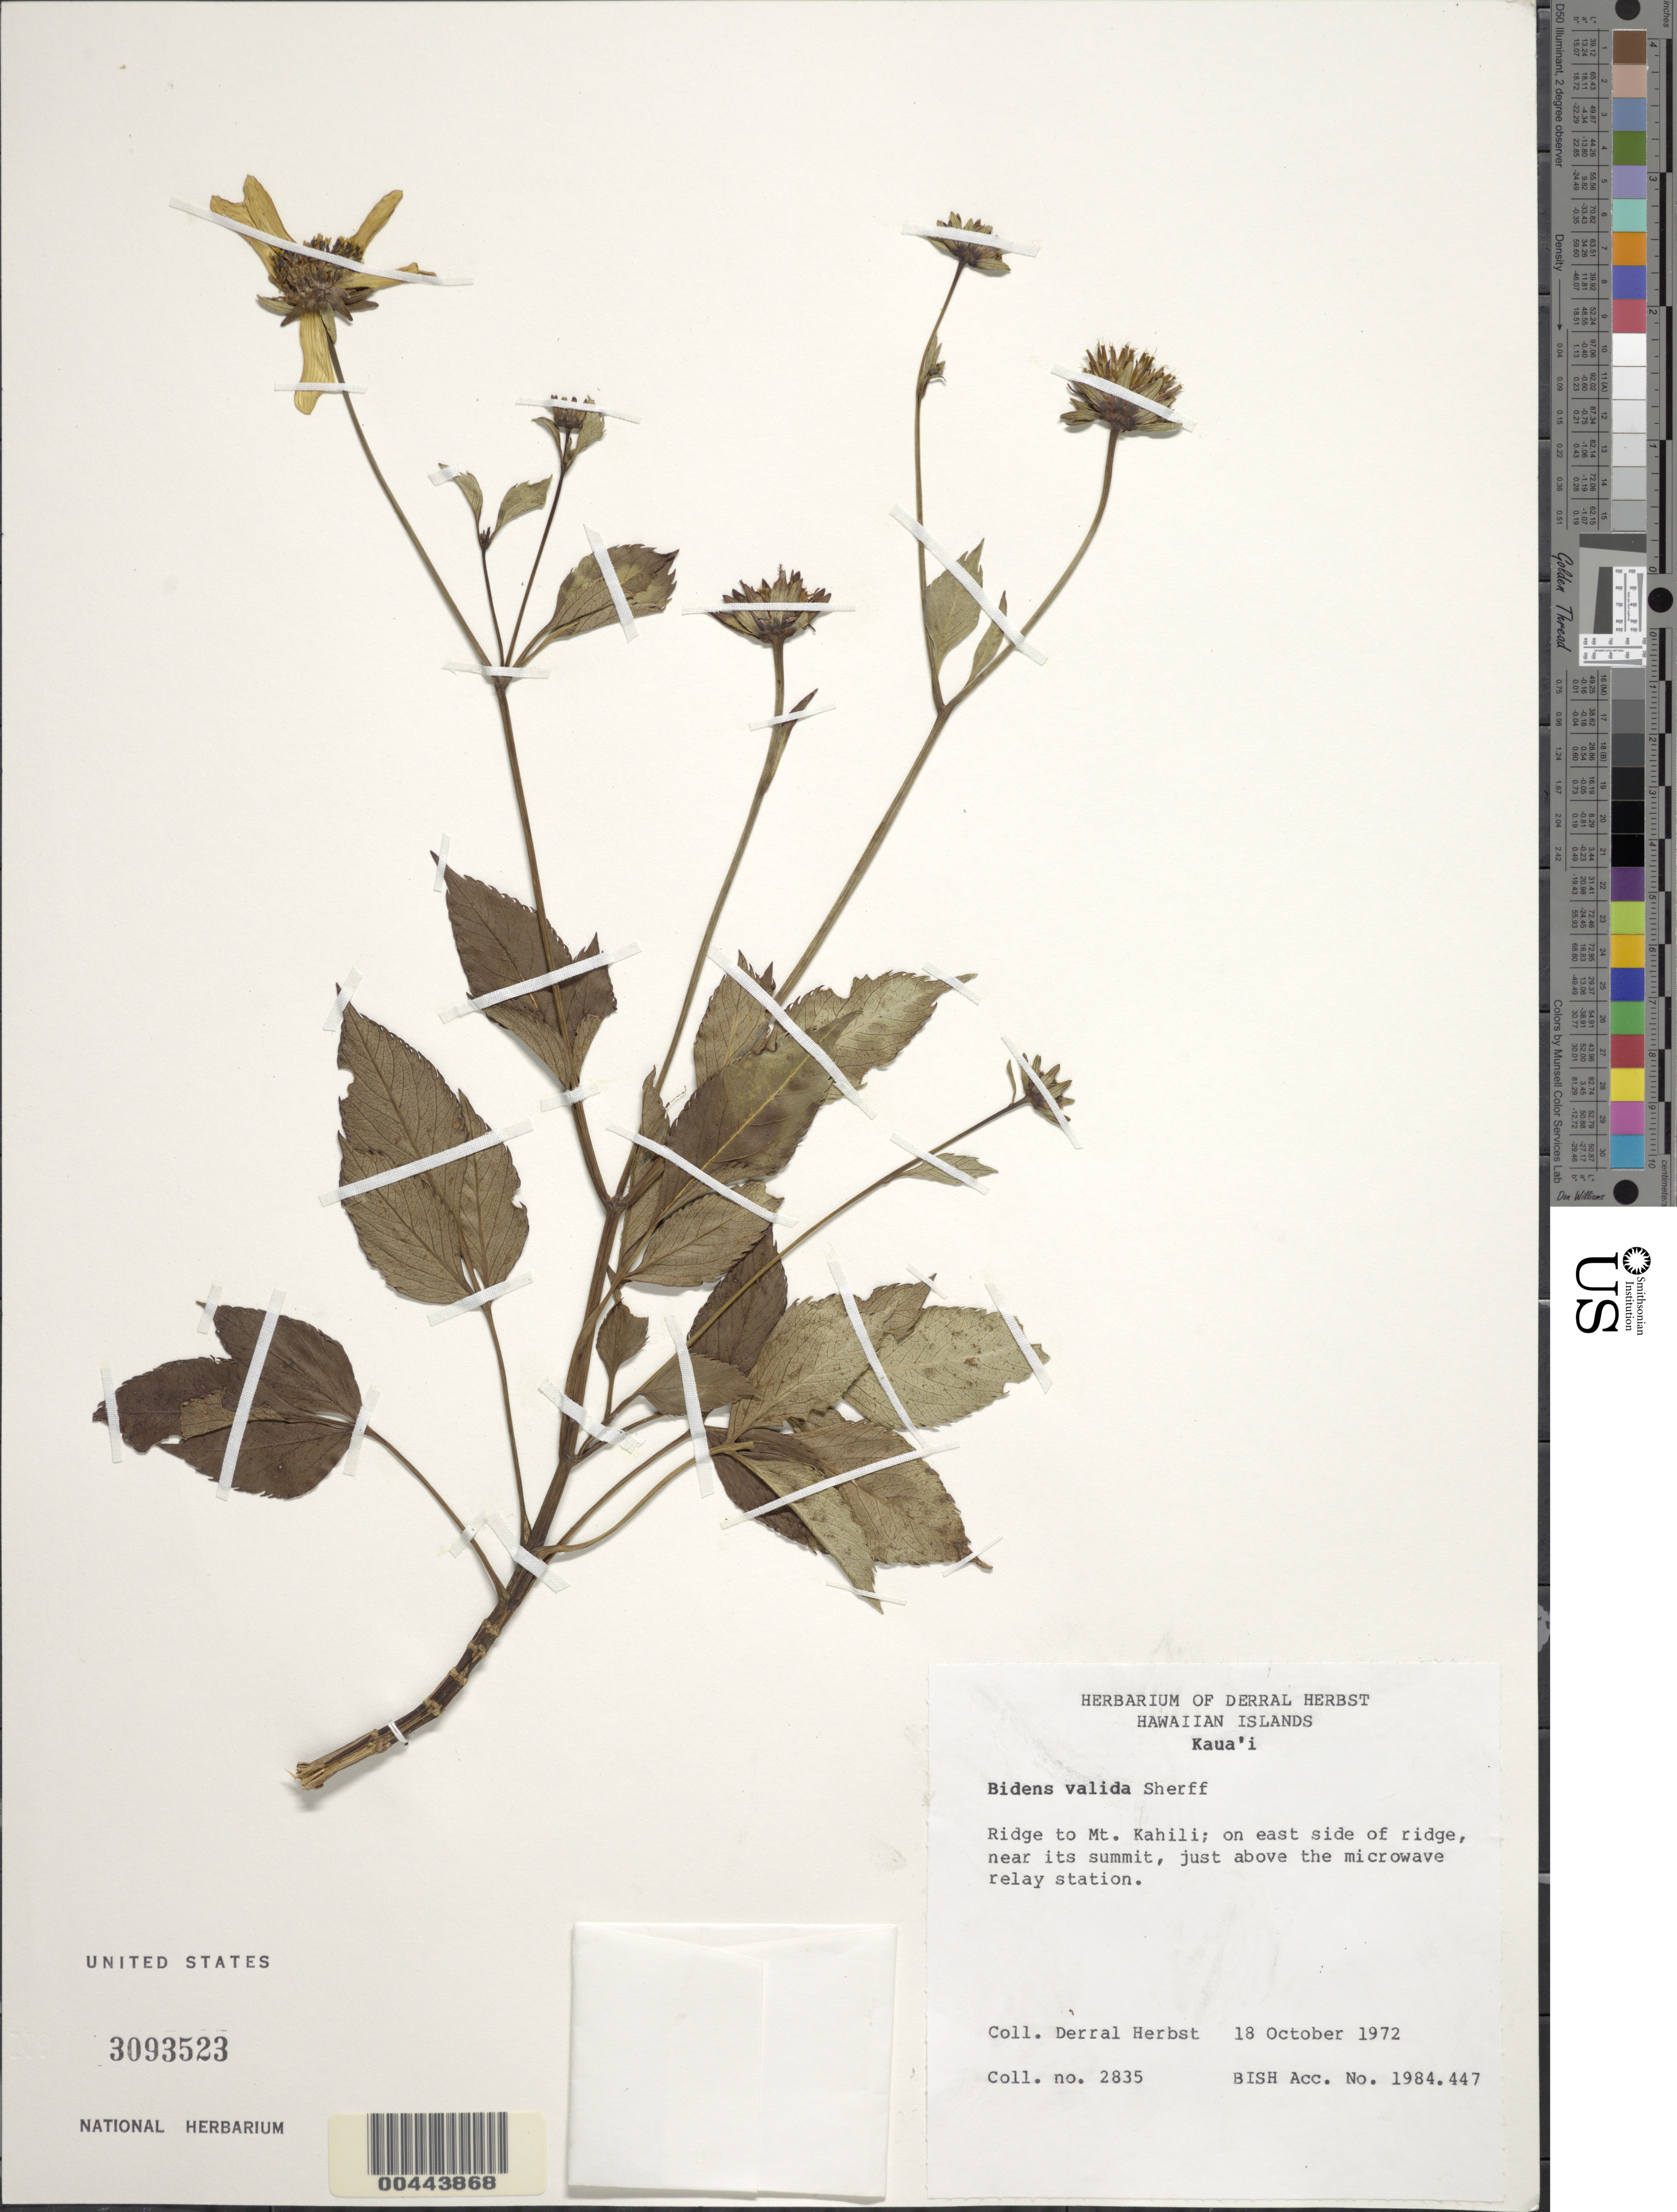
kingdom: Plantae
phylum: Tracheophyta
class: Magnoliopsida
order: Asterales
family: Asteraceae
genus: Bidens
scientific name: Bidens valida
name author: Sherff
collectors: D. R. Herbst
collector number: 2835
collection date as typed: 18 Oct 1972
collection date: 1972-10-18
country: United States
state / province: Hawaii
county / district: Kauai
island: Kaua'i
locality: Ridge to Mount Kahili, on E side of ridge, near its summit, just above the microwave relay station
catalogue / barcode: US 3093523